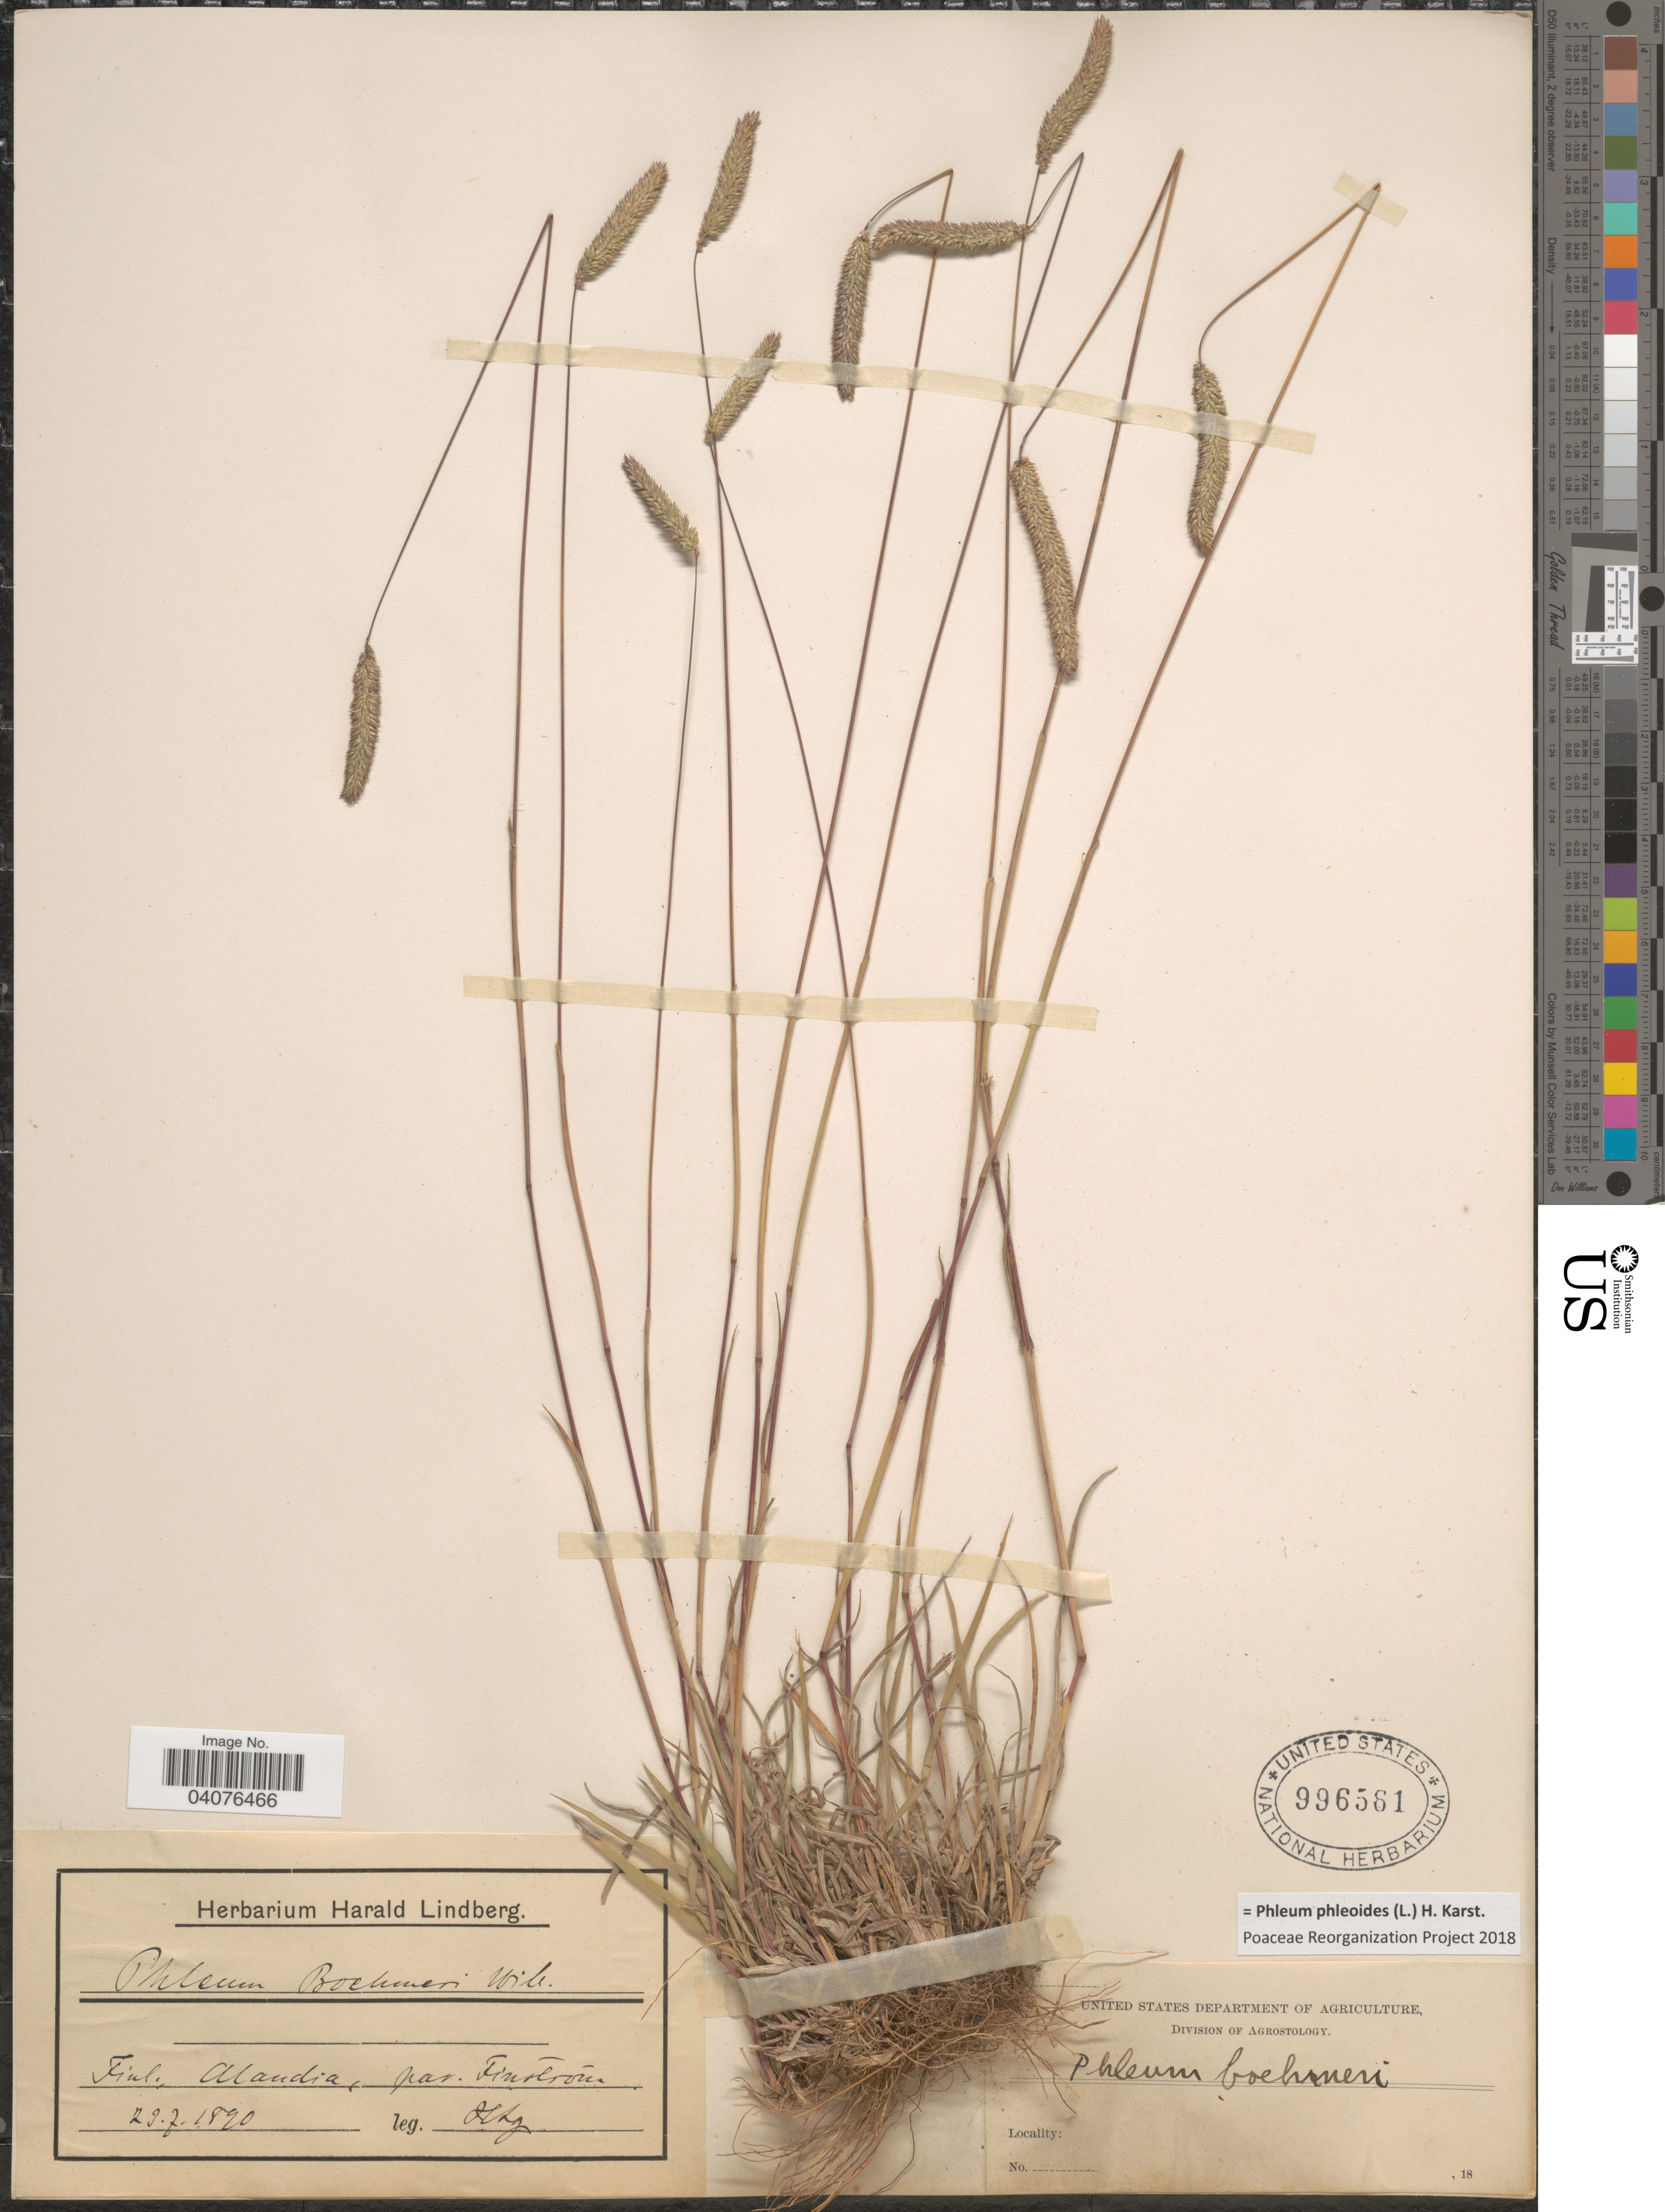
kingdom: Plantae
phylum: Tracheophyta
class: Liliopsida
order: Poales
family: Poaceae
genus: Phleum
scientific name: Phleum phleoides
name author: (L.) H. Karst.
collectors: H. Lindberg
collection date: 1890-07-29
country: Finland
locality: Alandia, par Finström.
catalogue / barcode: US 996561